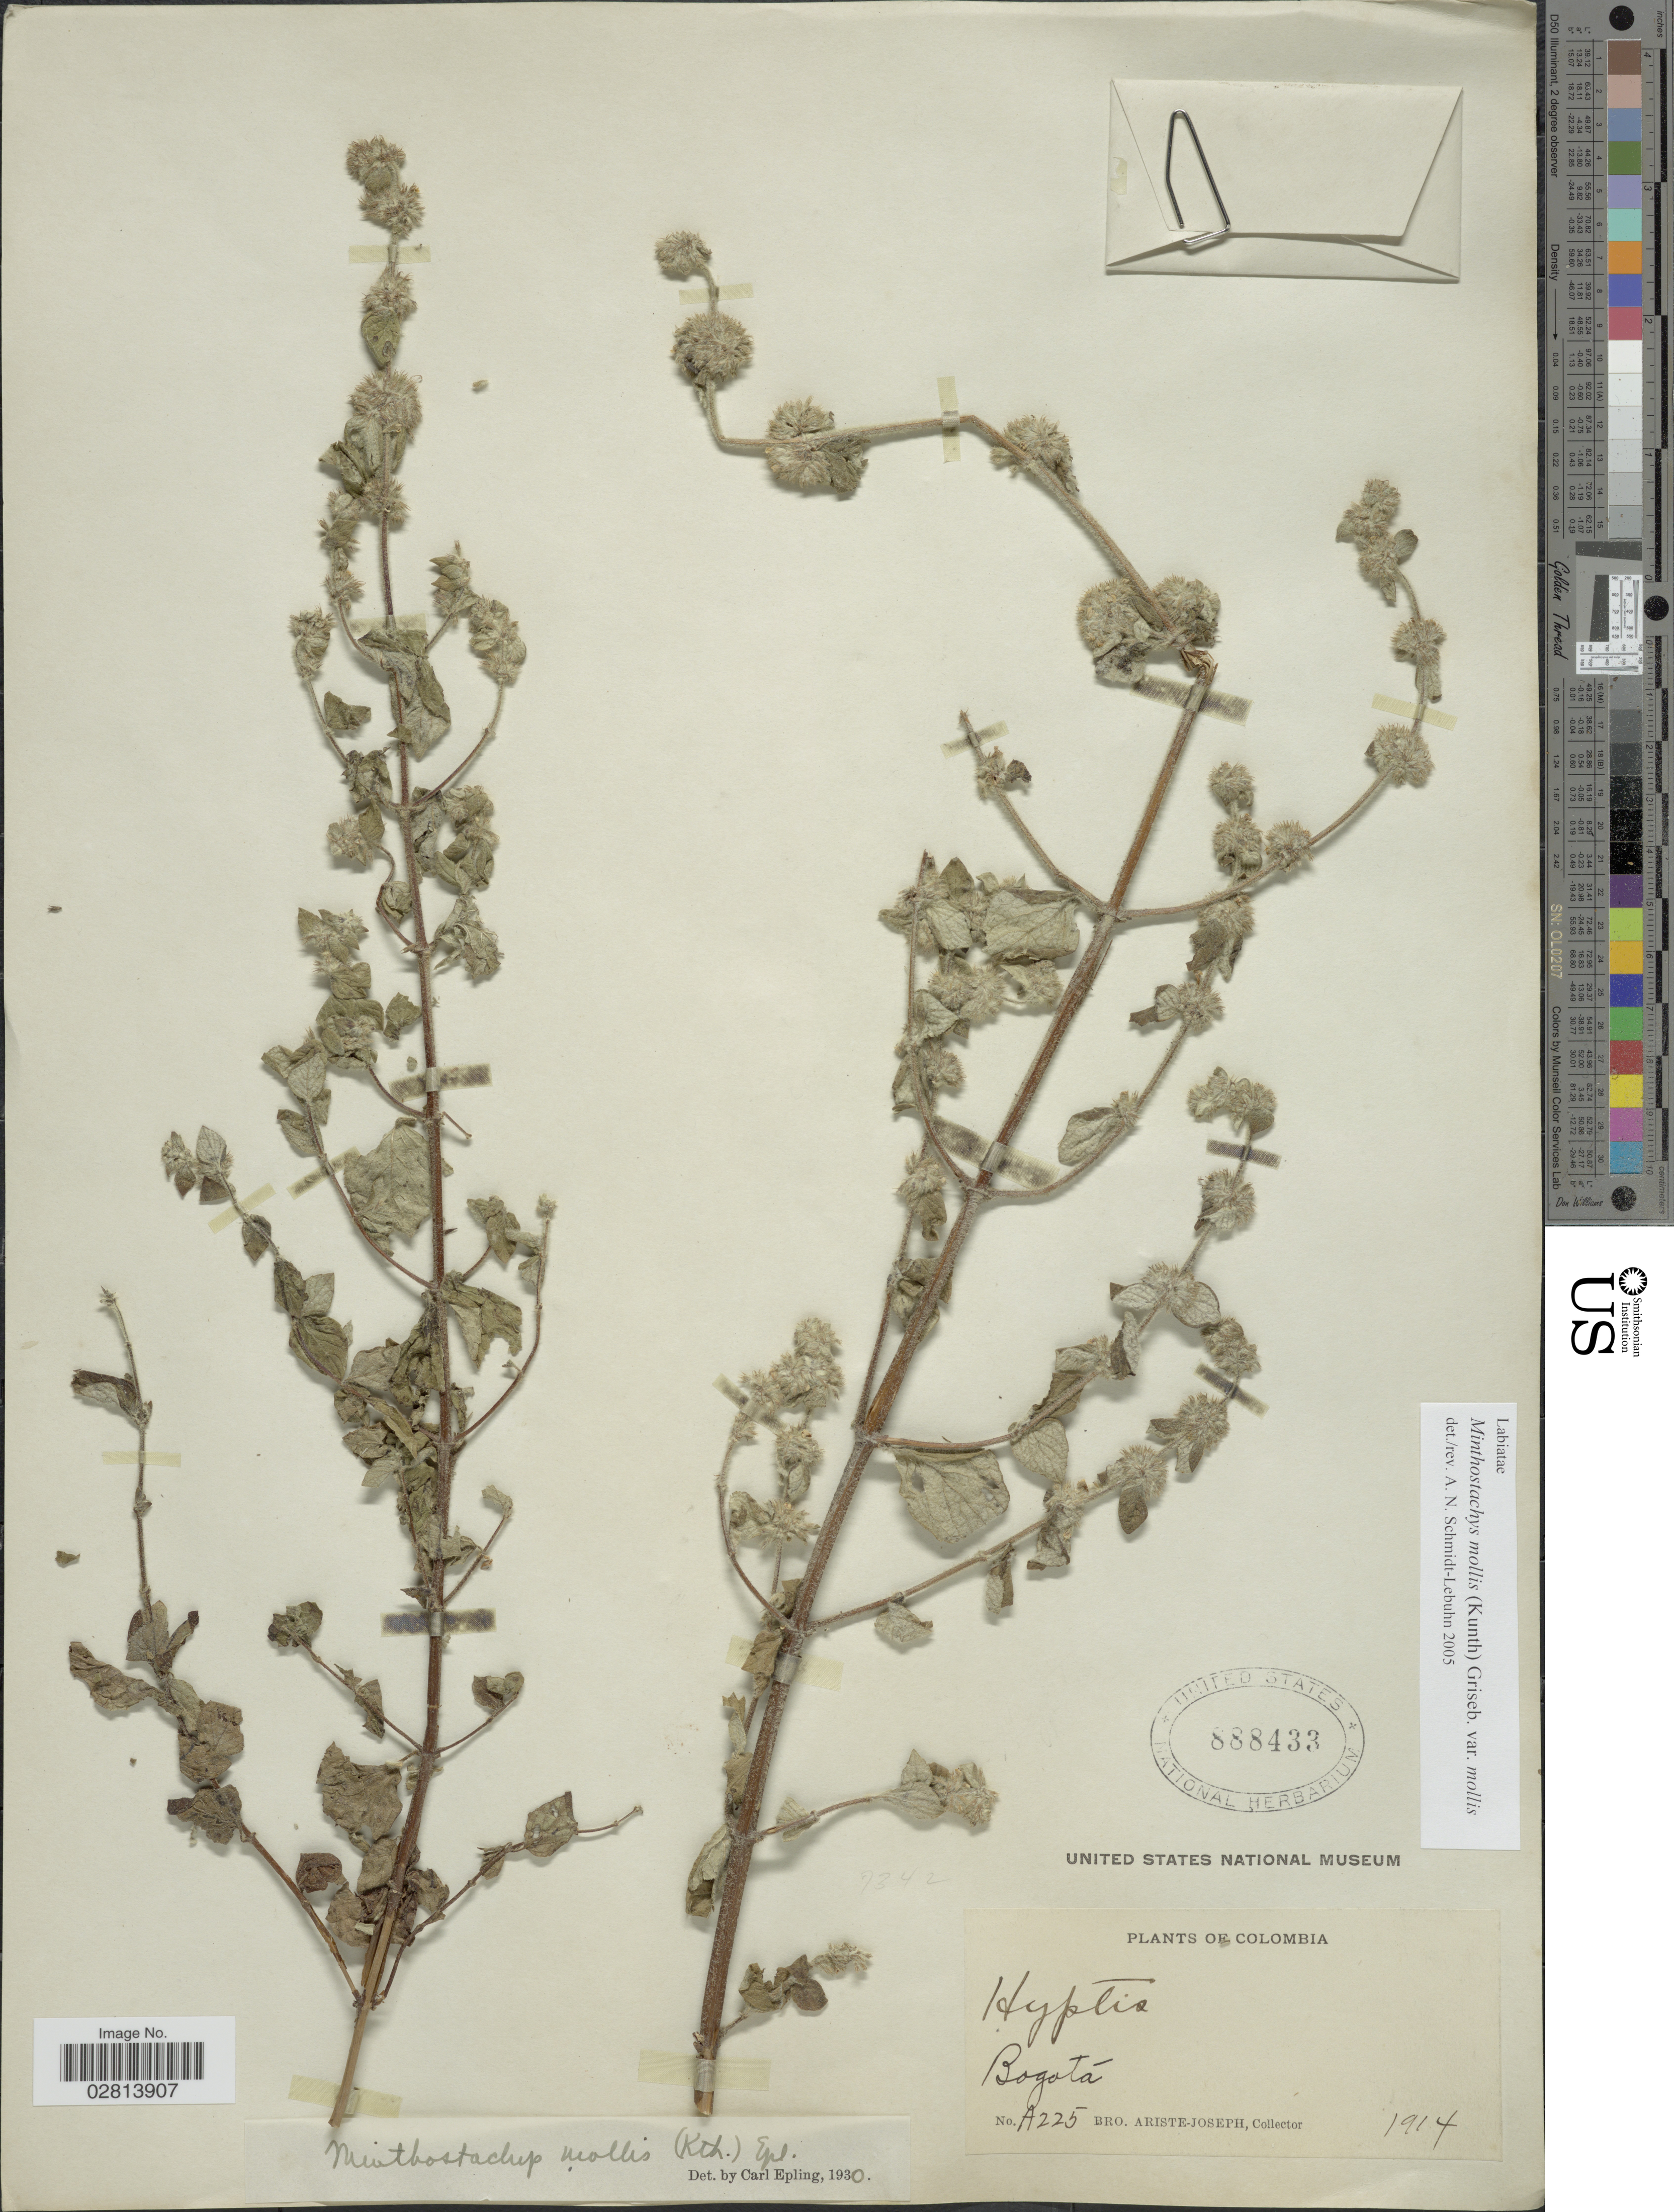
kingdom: Plantae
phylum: Tracheophyta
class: Magnoliopsida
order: Lamiales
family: Lamiaceae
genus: Minthostachys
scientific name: Minthostachys mollis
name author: (Kunth) Griseb.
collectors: Bro. Ariste-Joseph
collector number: A225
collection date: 1914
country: Colombia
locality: Bogotá.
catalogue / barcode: US 888433